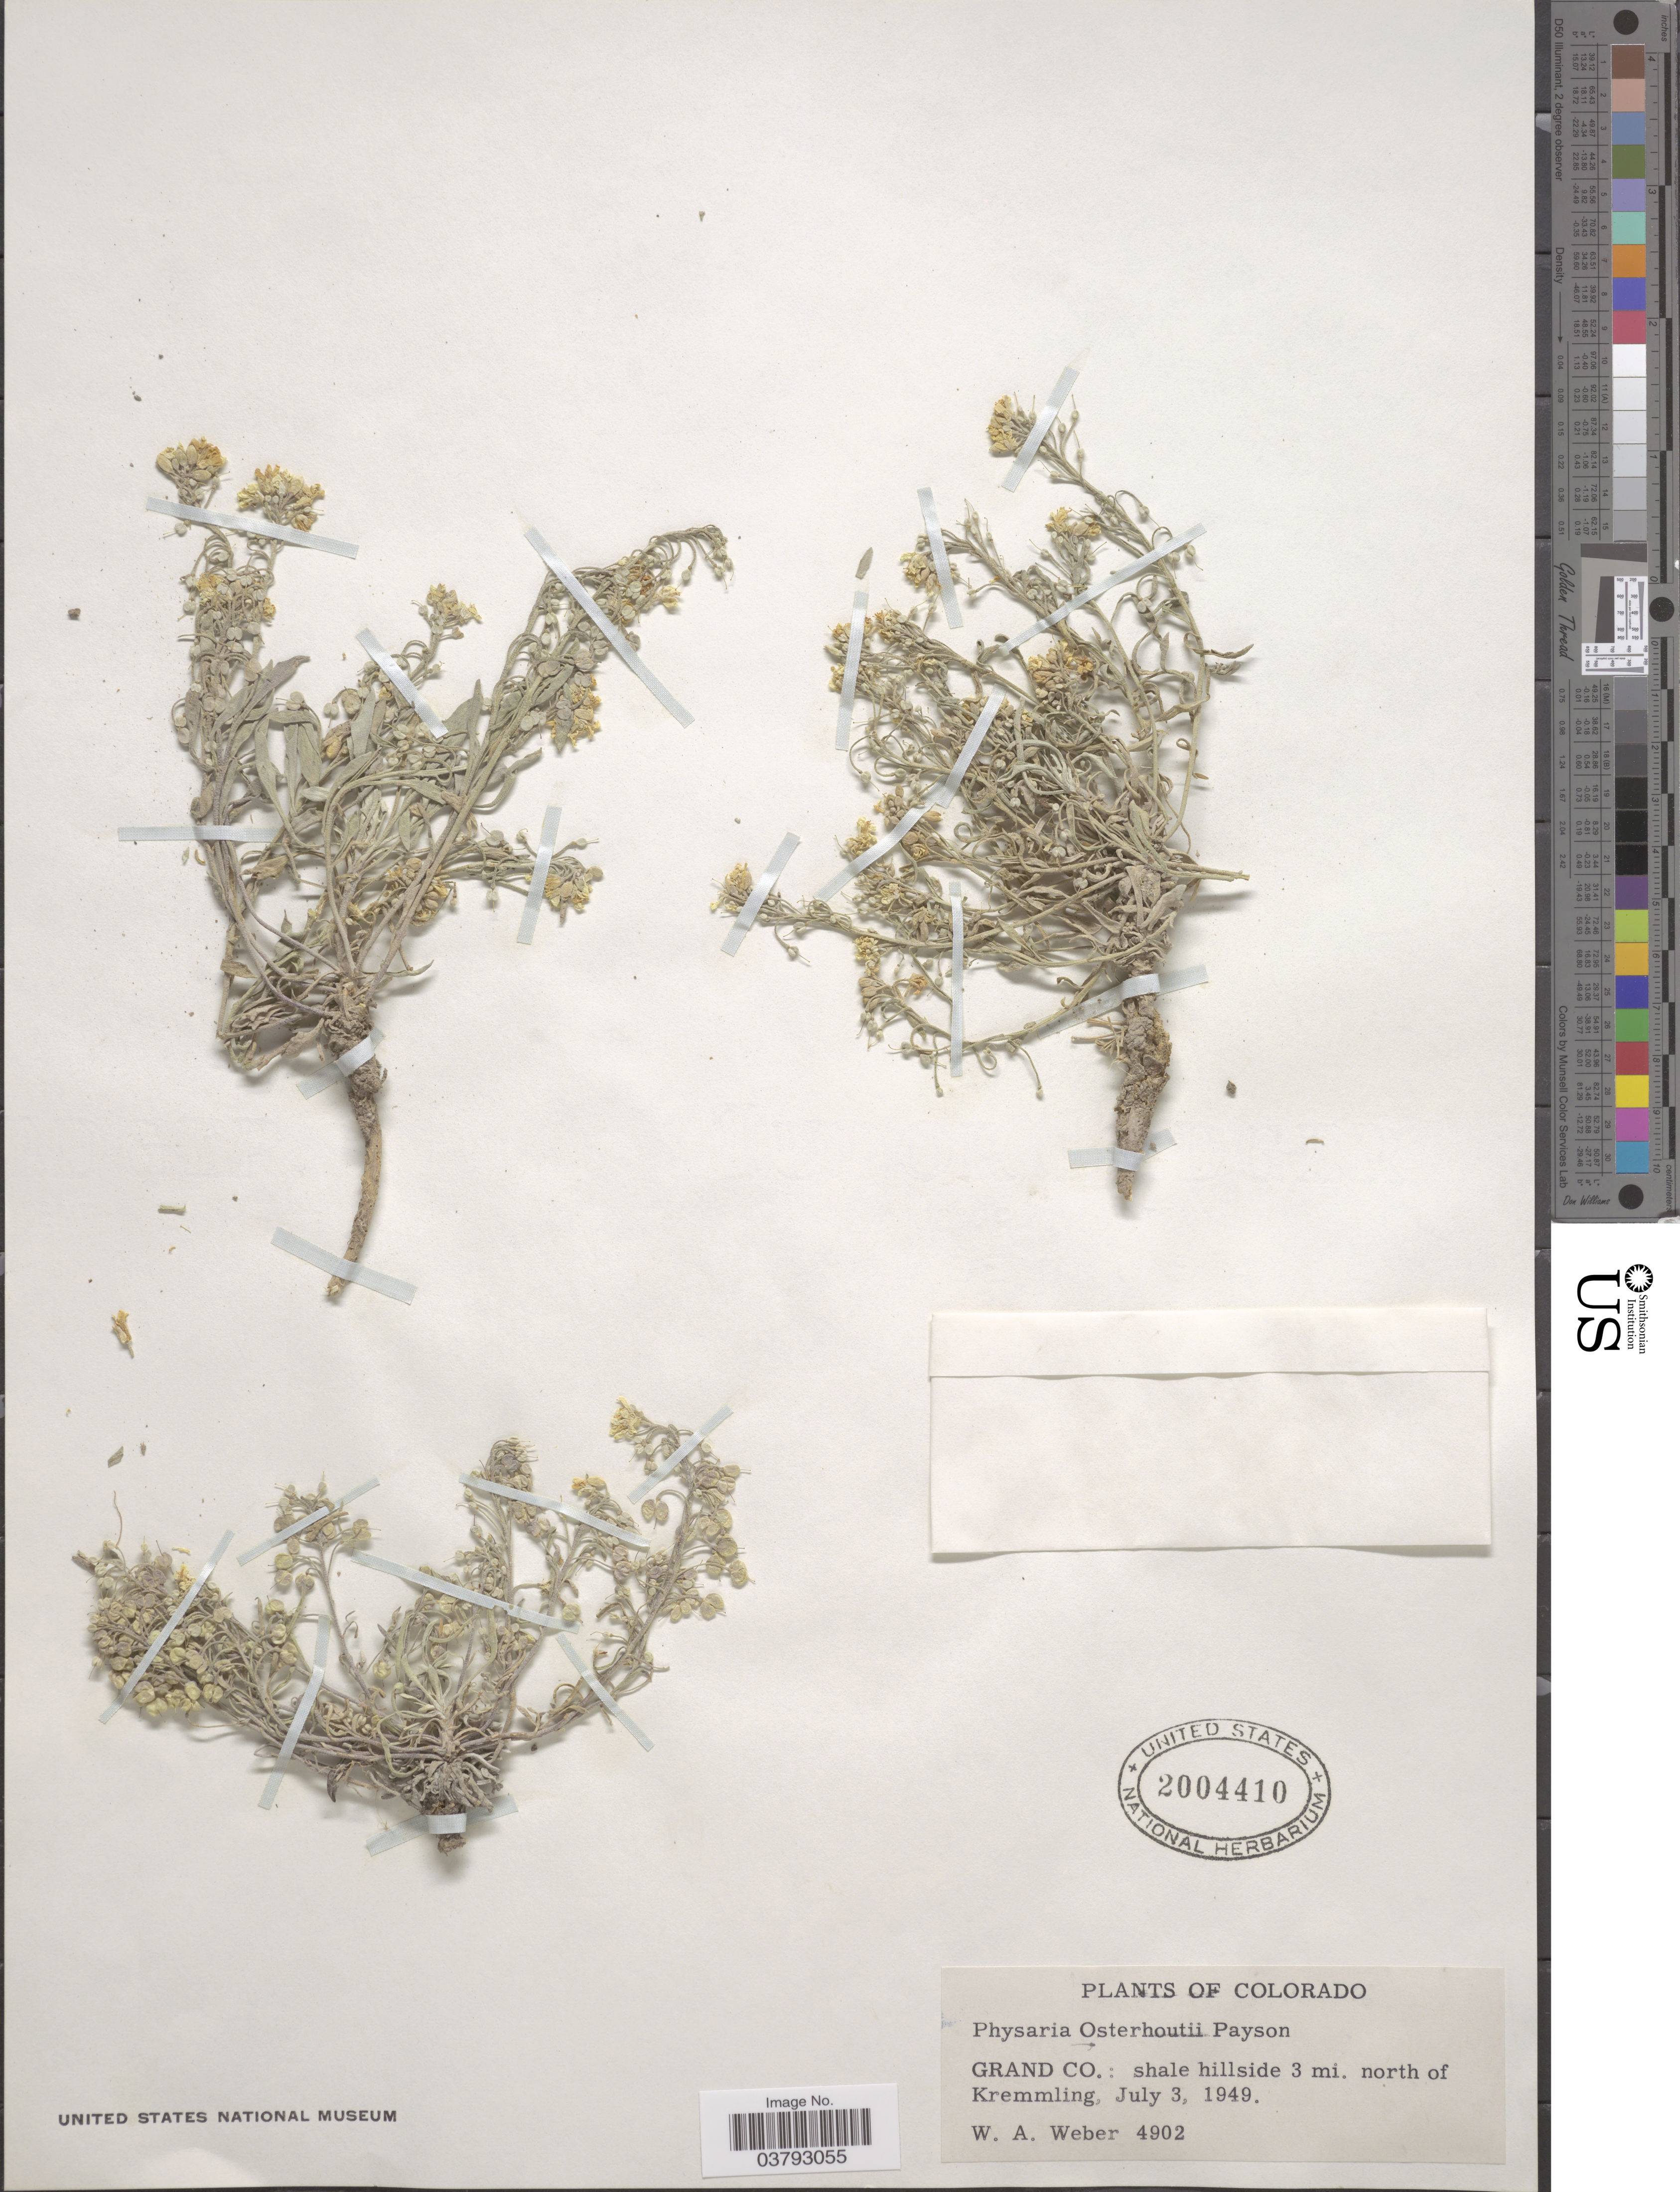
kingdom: Plantae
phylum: Tracheophyta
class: Magnoliopsida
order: Brassicales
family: Brassicaceae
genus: Physaria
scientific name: Physaria osterhoutii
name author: Payson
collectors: W. A. Weber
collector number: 4902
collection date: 1949-07-03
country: United States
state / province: Colorado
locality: Grand Co.: shale hillside 3 mi. north of Kremmling.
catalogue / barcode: US 2004410